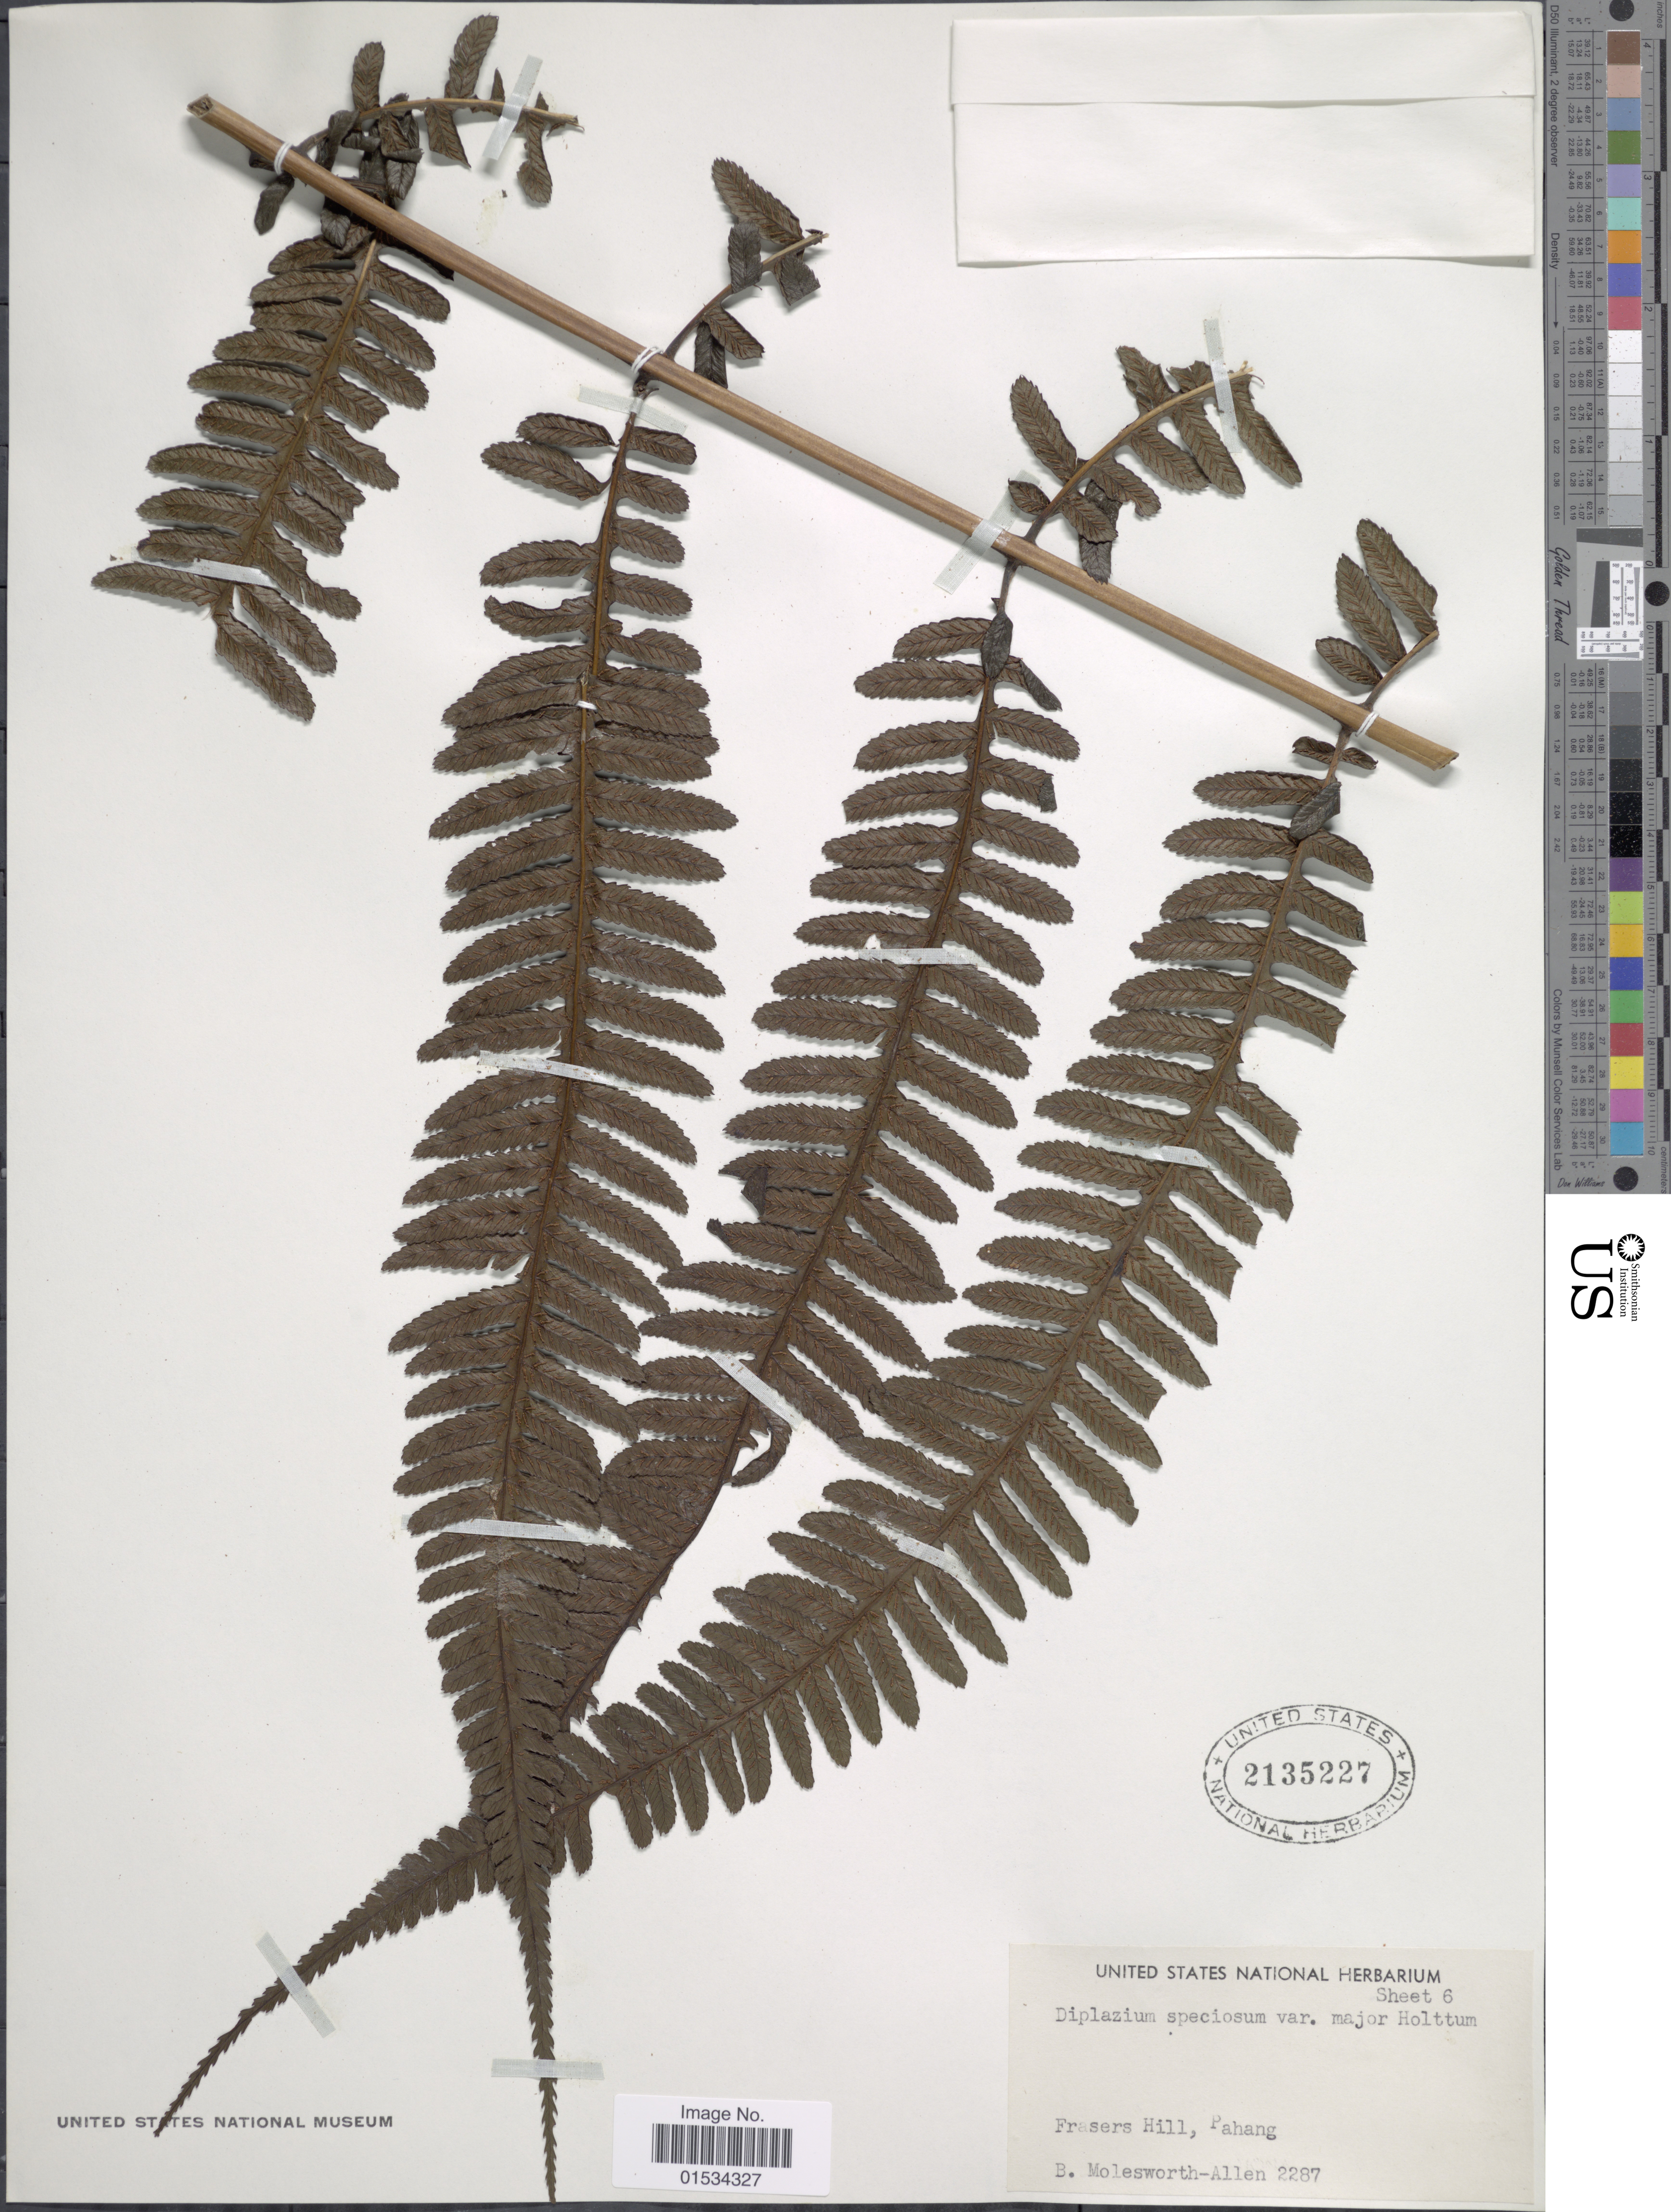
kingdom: Plantae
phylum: Tracheophyta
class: Polypodiopsida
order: Polypodiales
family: Athyriaceae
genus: Diplazium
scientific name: Diplazium speciosum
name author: Brack. in Wilkes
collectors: B. E. G. Molesworth-Allen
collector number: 2287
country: Malaysia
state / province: Pahang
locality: Frasers Hill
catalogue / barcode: US 2135227